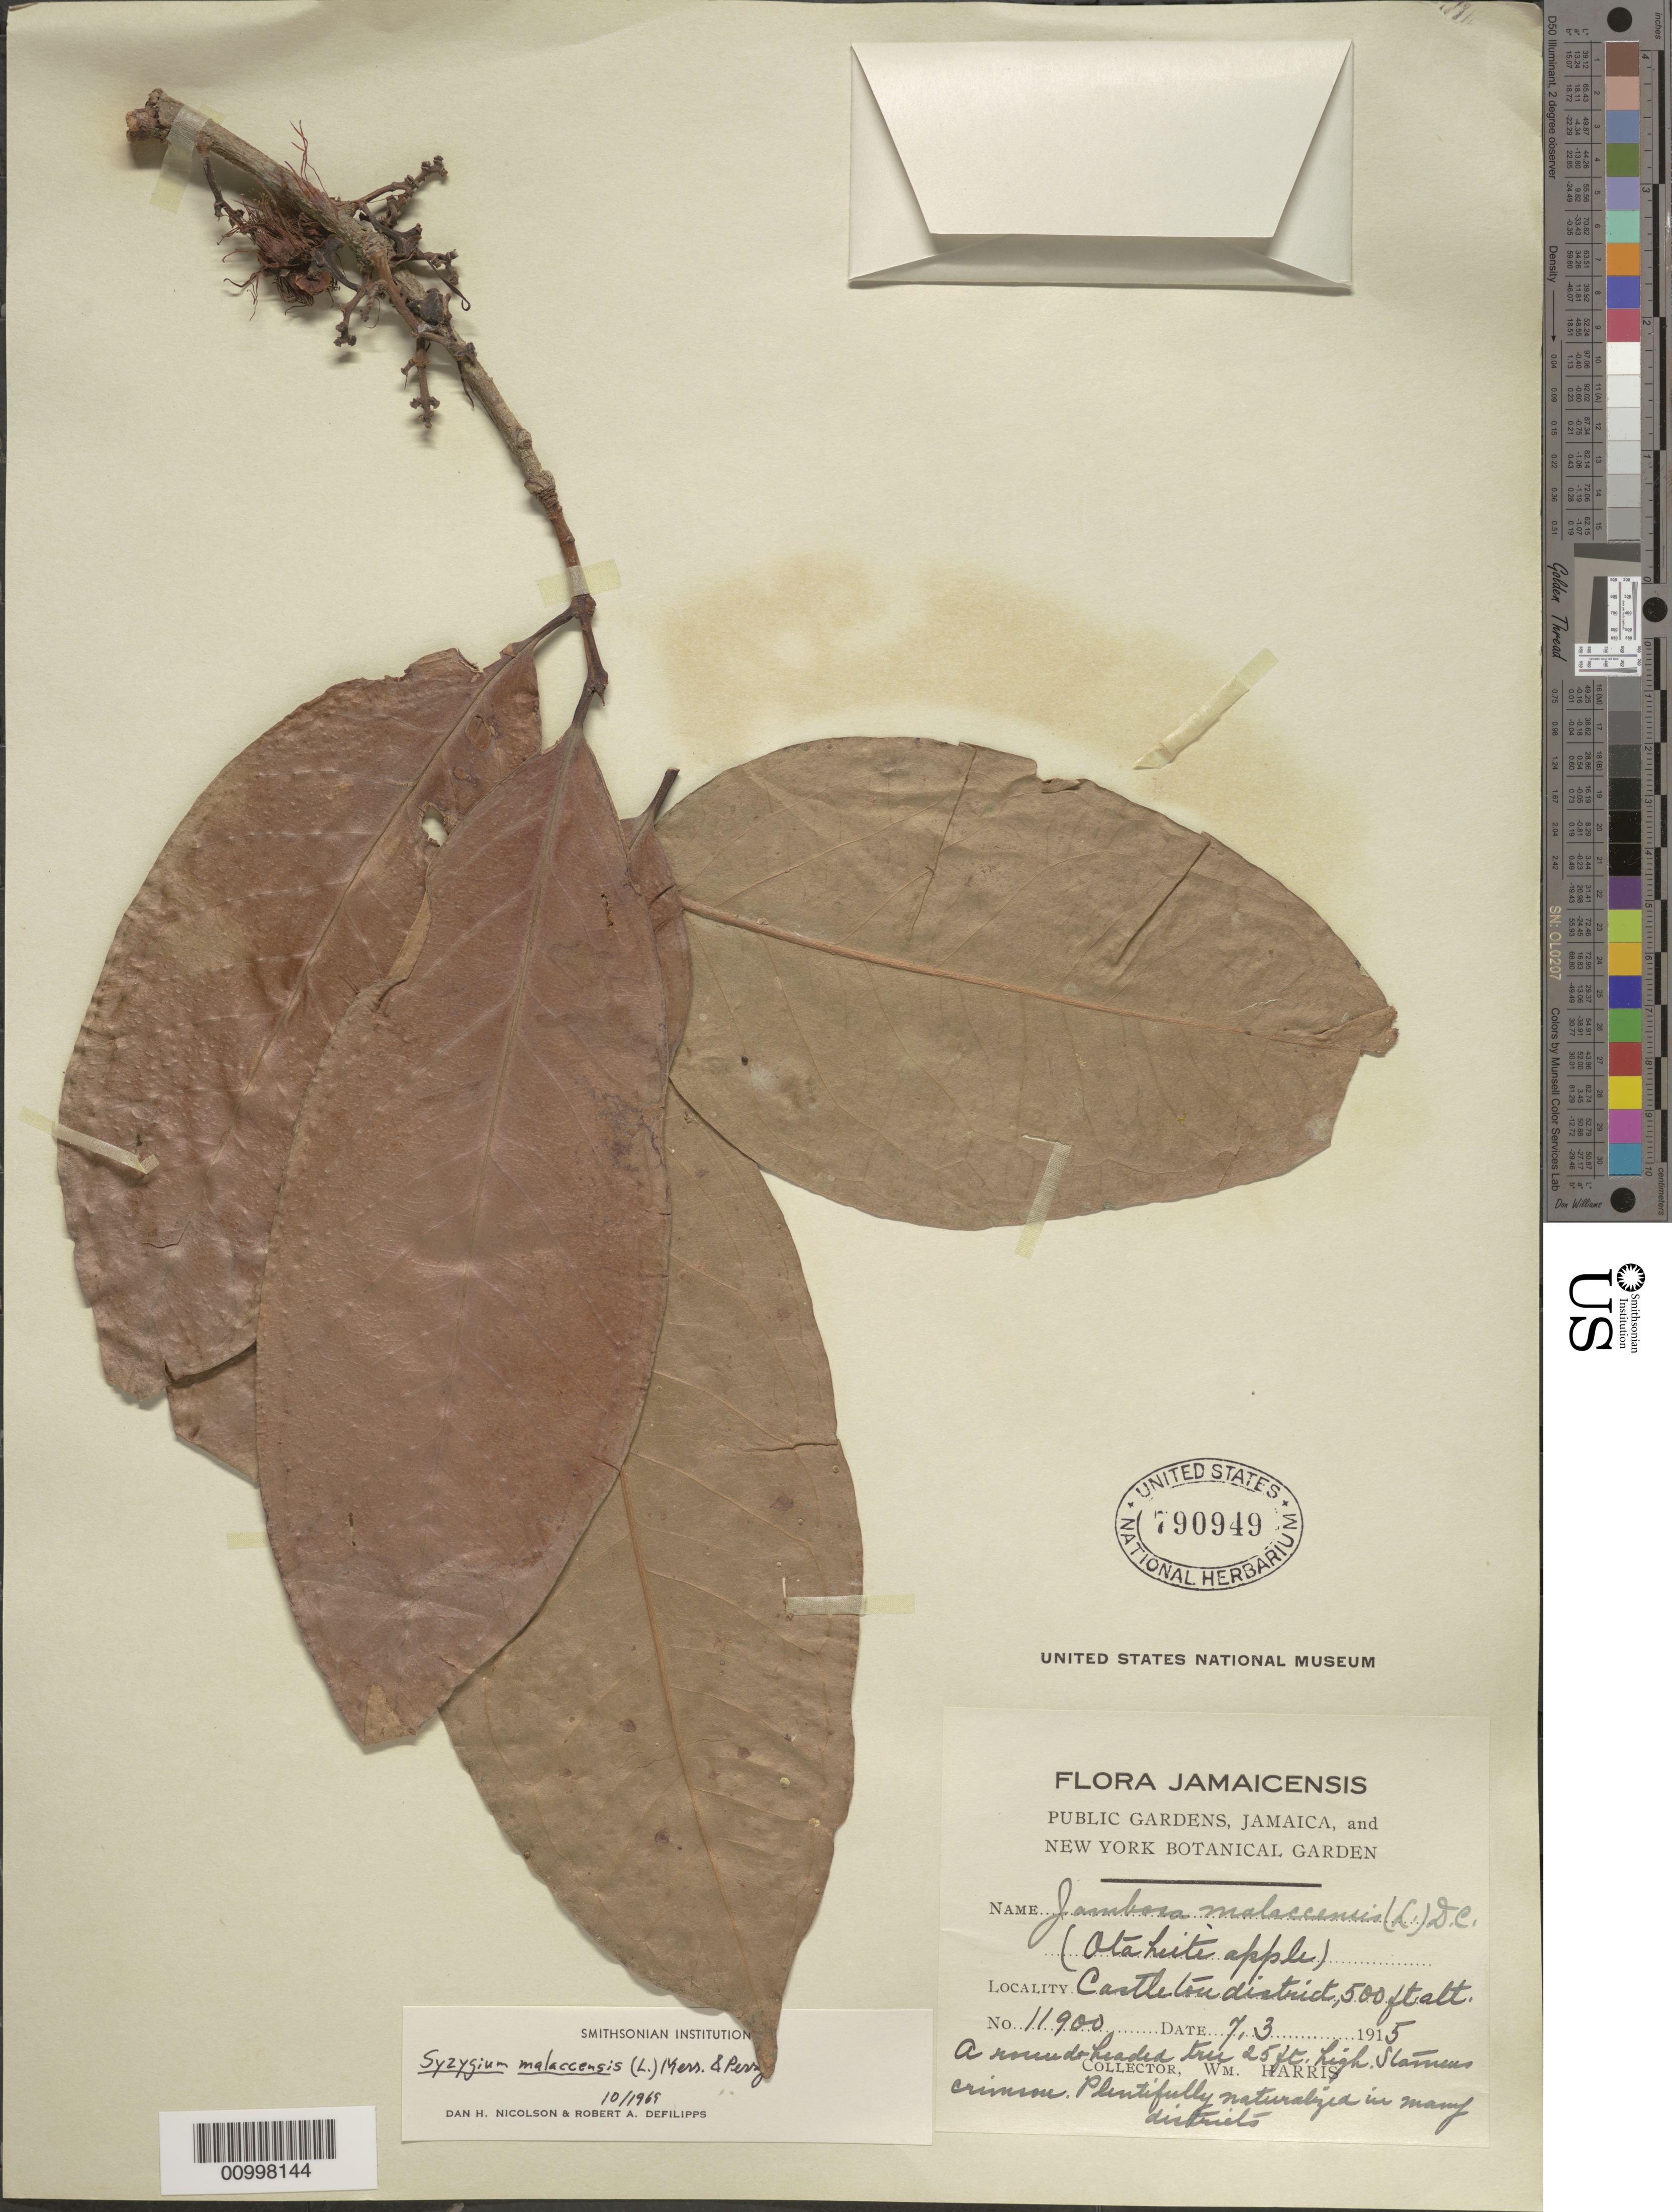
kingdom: Plantae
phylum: Tracheophyta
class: Magnoliopsida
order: Myrtales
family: Myrtaceae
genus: Syzygium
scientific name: Syzygium malaccense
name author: (L.) Merr. & L.M. Perry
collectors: W. Harris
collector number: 11900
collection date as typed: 07 Mar 1915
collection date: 1915-03-07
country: Jamaica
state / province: Kingston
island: Jamaica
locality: Castleton district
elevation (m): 152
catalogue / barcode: US 790949